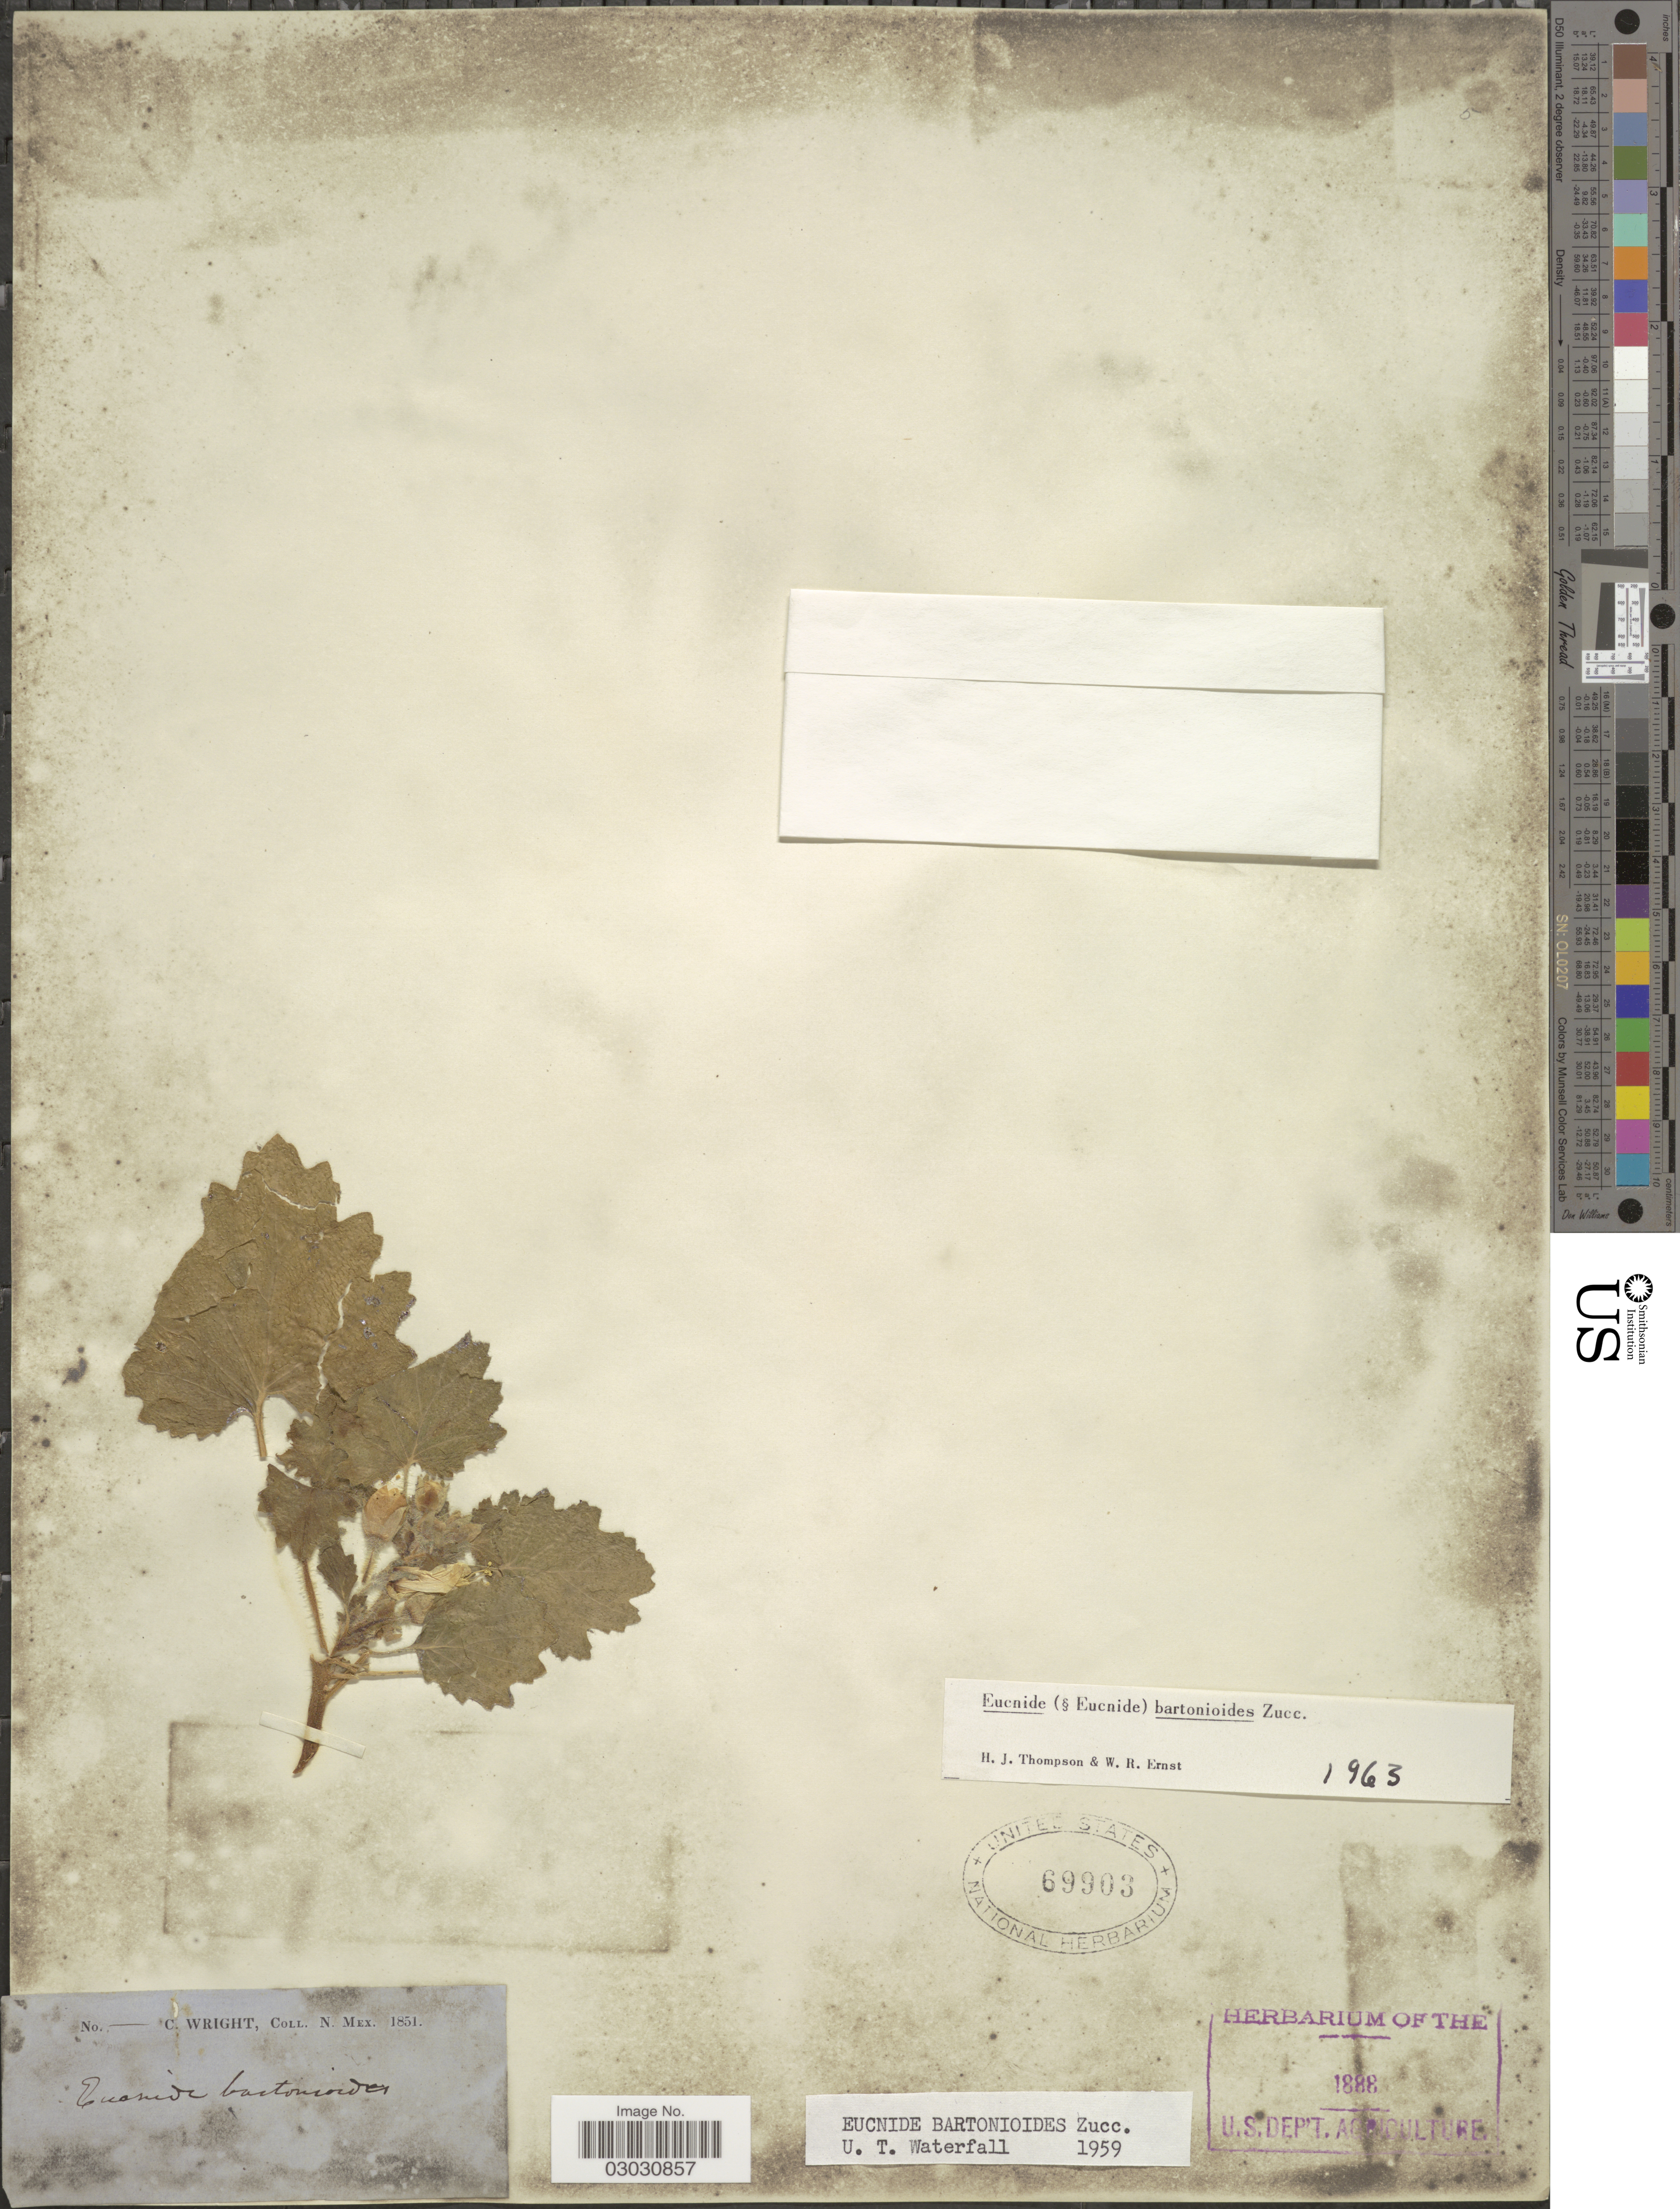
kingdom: Plantae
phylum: Tracheophyta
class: Magnoliopsida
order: Cornales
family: Loasaceae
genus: Eucnide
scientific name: Eucnide bartonioides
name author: Zucc.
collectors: C. Wright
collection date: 1851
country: United States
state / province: New Mexico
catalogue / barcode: US 69903